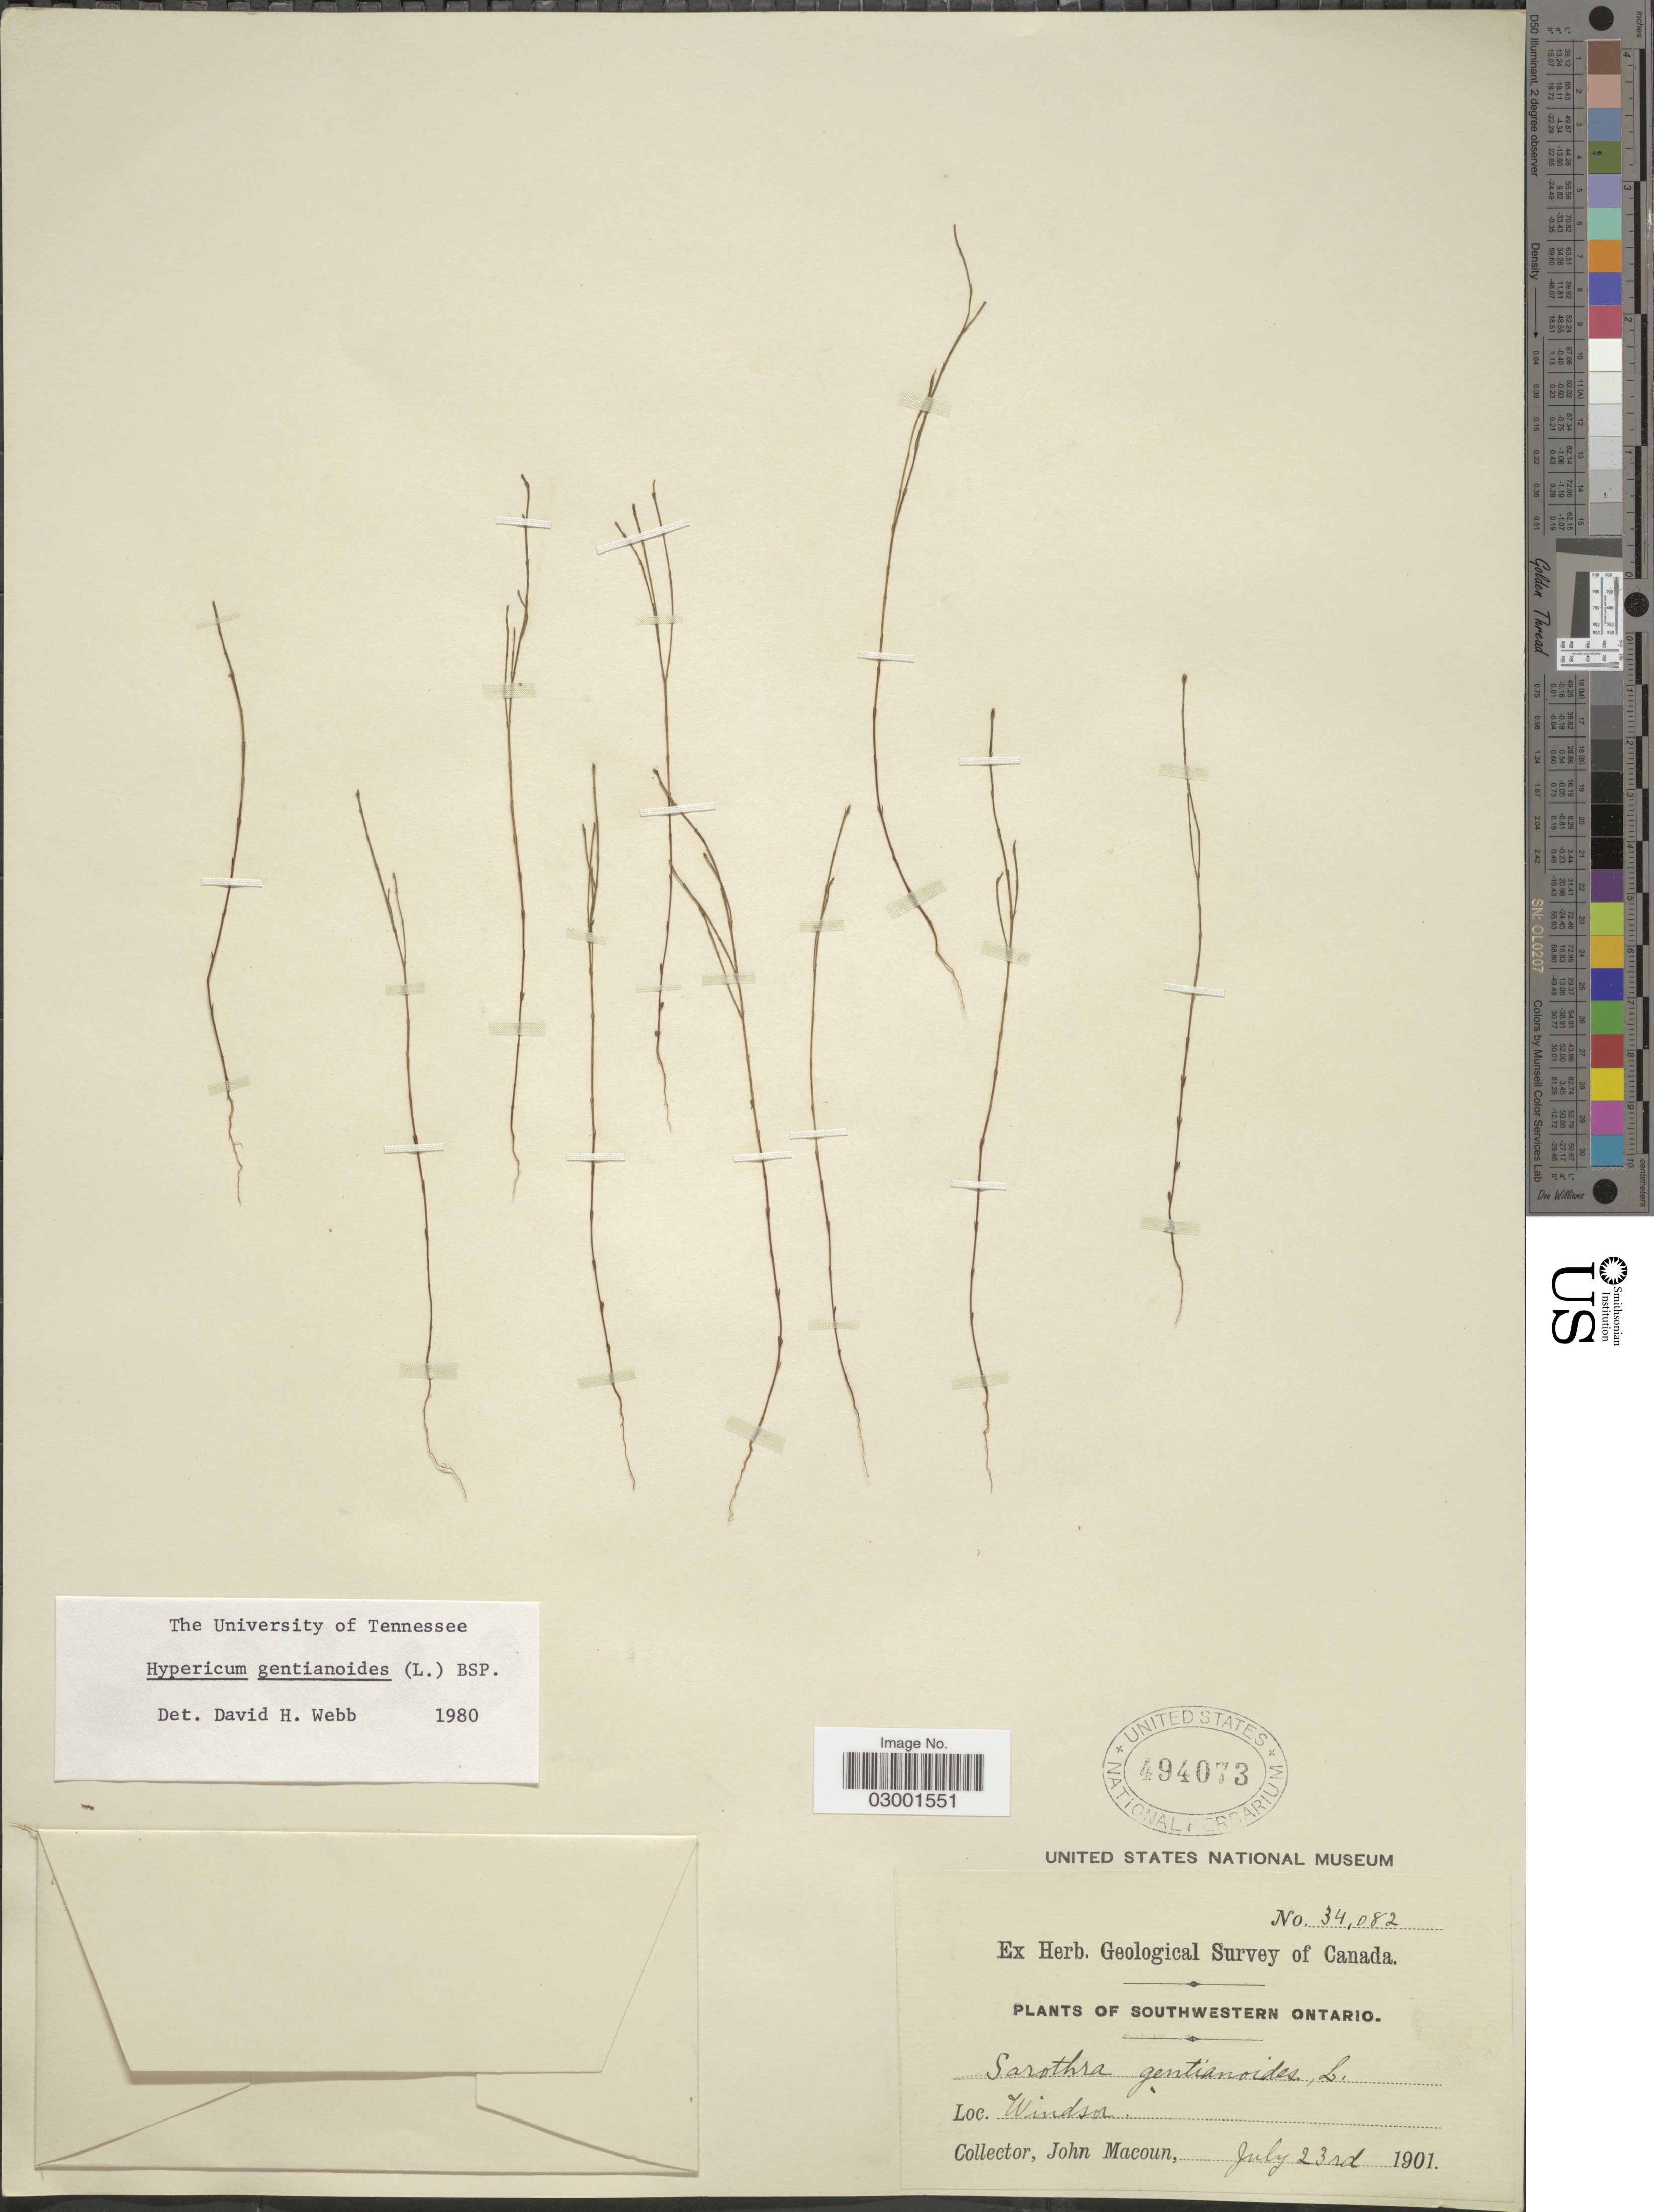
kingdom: Plantae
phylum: Tracheophyta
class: Magnoliopsida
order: Malpighiales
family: Hypericaceae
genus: Hypericum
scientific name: Hypericum gentianoides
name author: (L.) Britton, Stearns & Poggenb.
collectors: J. Macoun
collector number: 34082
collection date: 1901-07-23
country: Canada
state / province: Ontario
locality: Southwestern Ontario, Windsor.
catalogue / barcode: US 494073